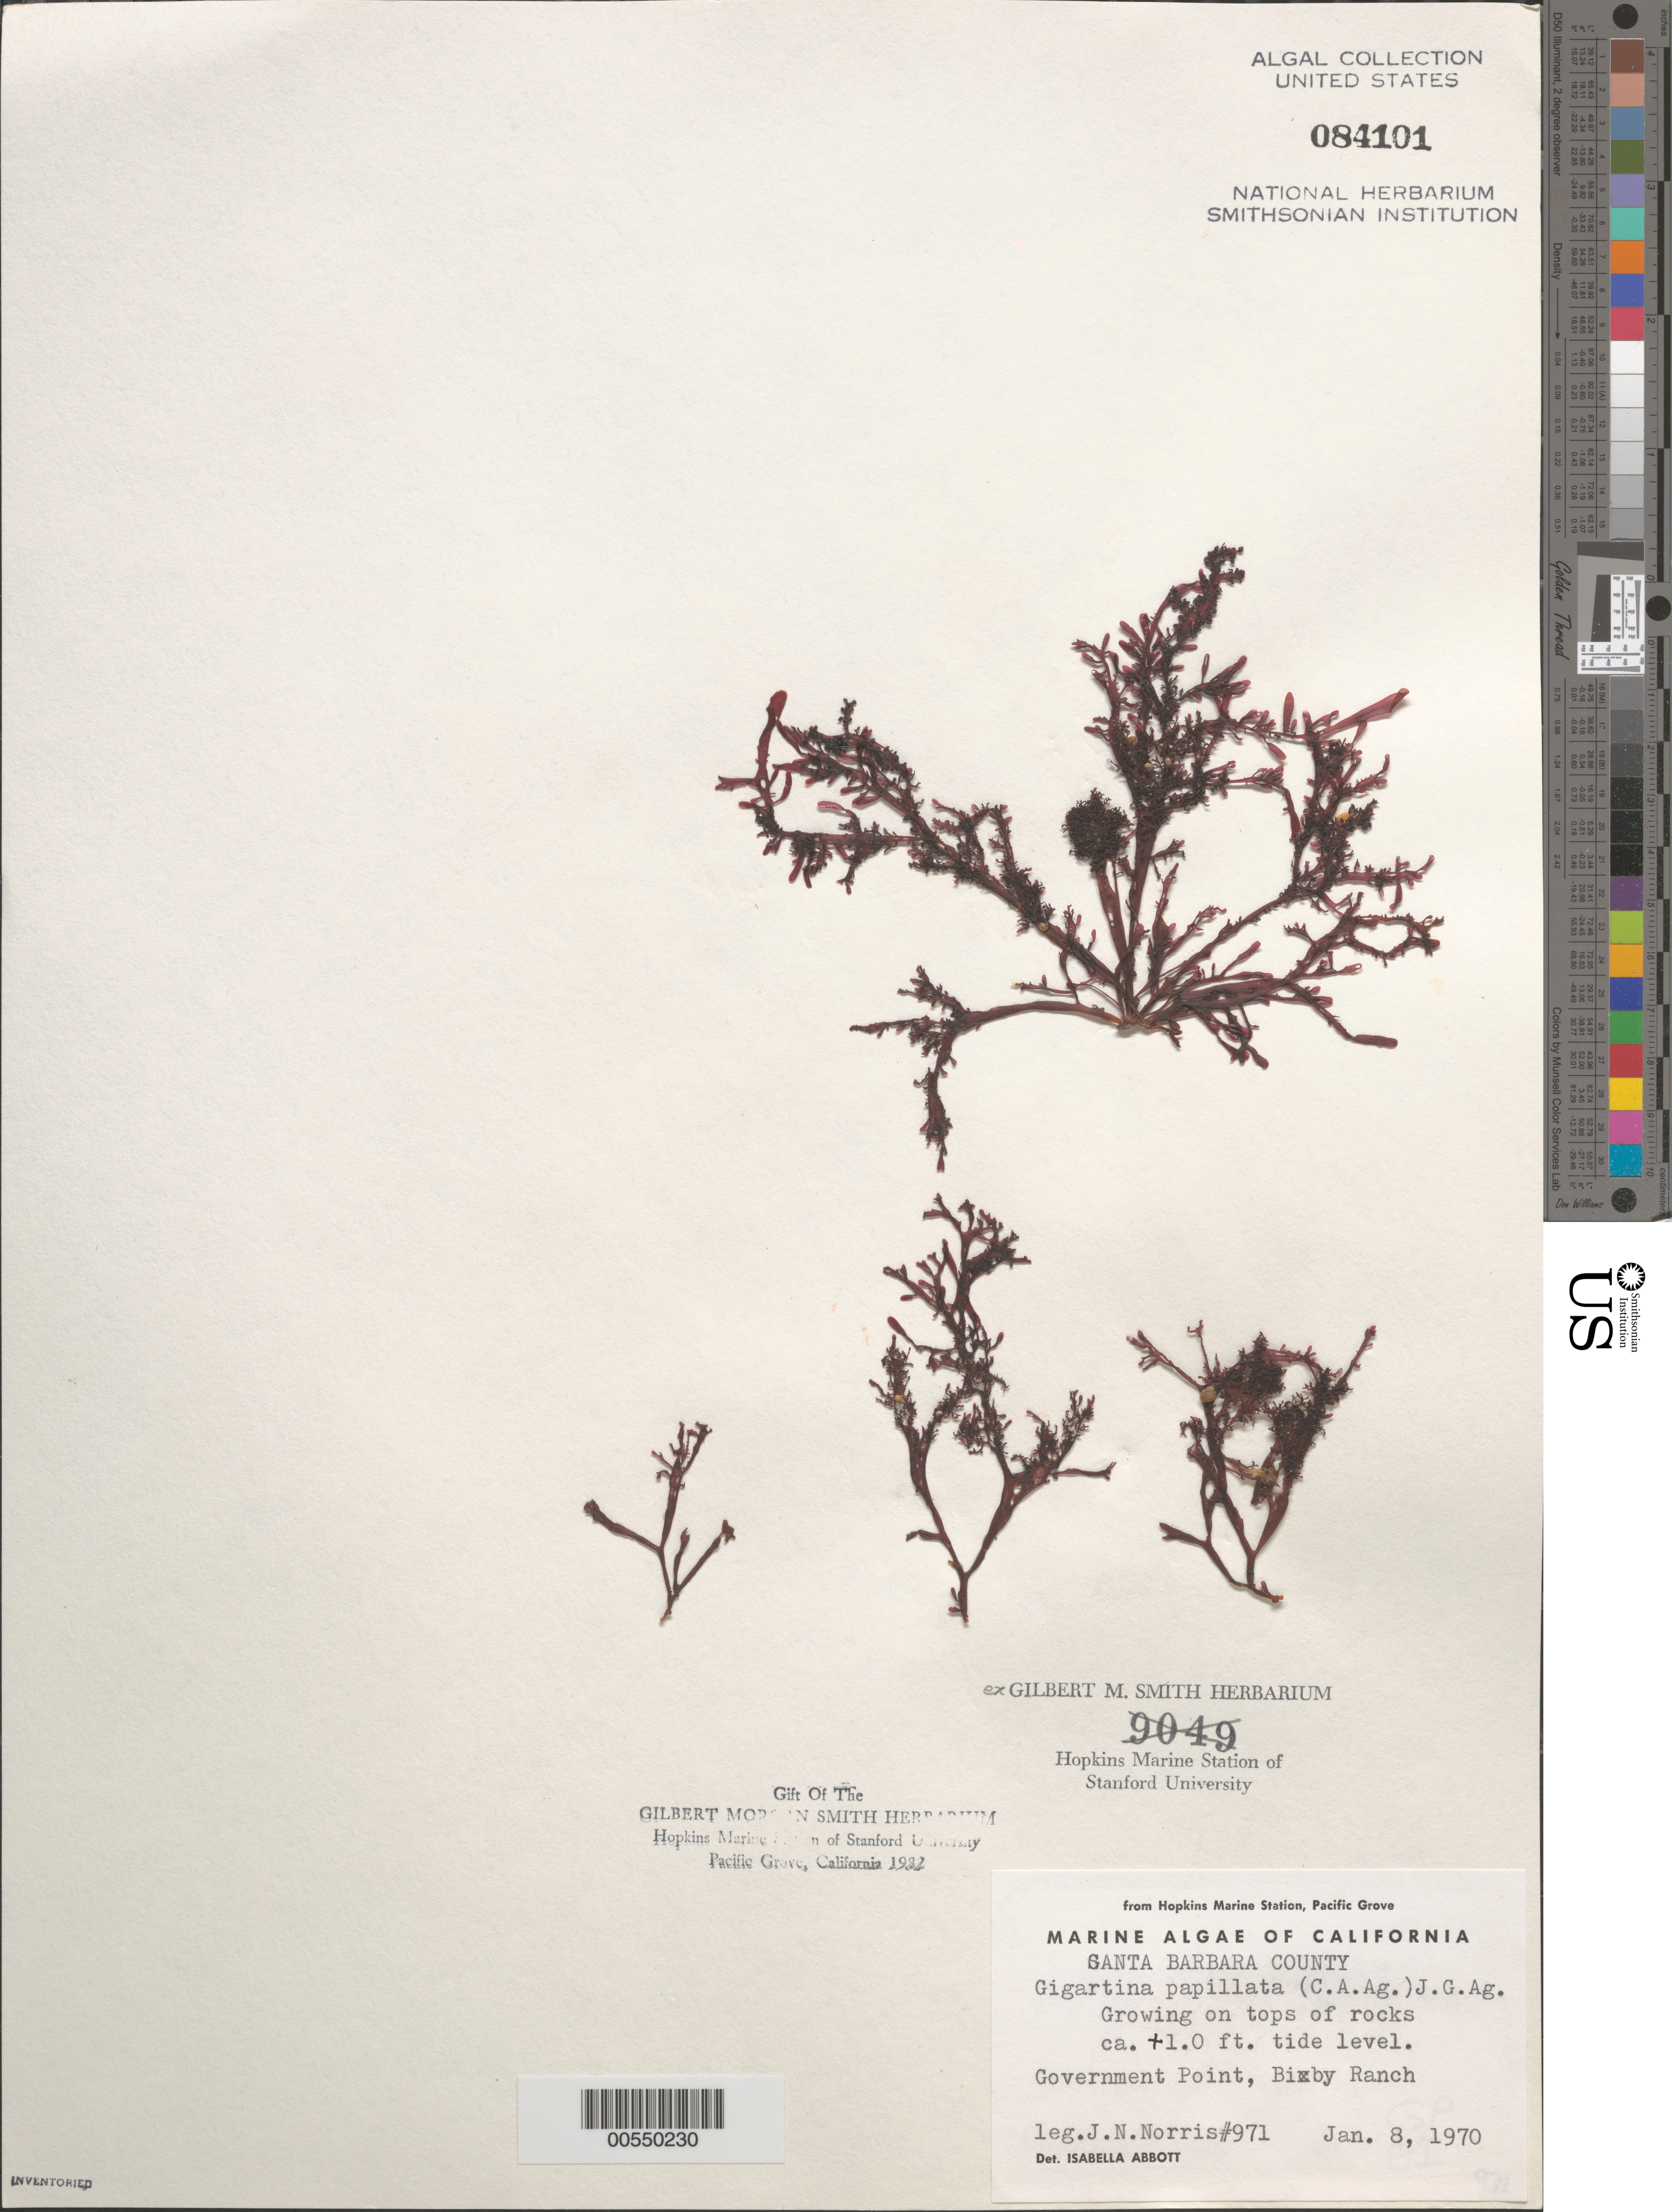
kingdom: Plantae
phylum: Rhodophyta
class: Florideophyceae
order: Gigartinales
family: Phyllophoraceae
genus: Mastocarpus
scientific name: Mastocarpus papillatus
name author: (C. Agardh) Kütz.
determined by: Algae name updating Project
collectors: J. N. Norris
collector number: JN-971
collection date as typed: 08 Jan 1970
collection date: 1970-01-08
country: United States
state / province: California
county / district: Santa Barbara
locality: Government Point, Bixby Ranch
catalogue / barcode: US 84101